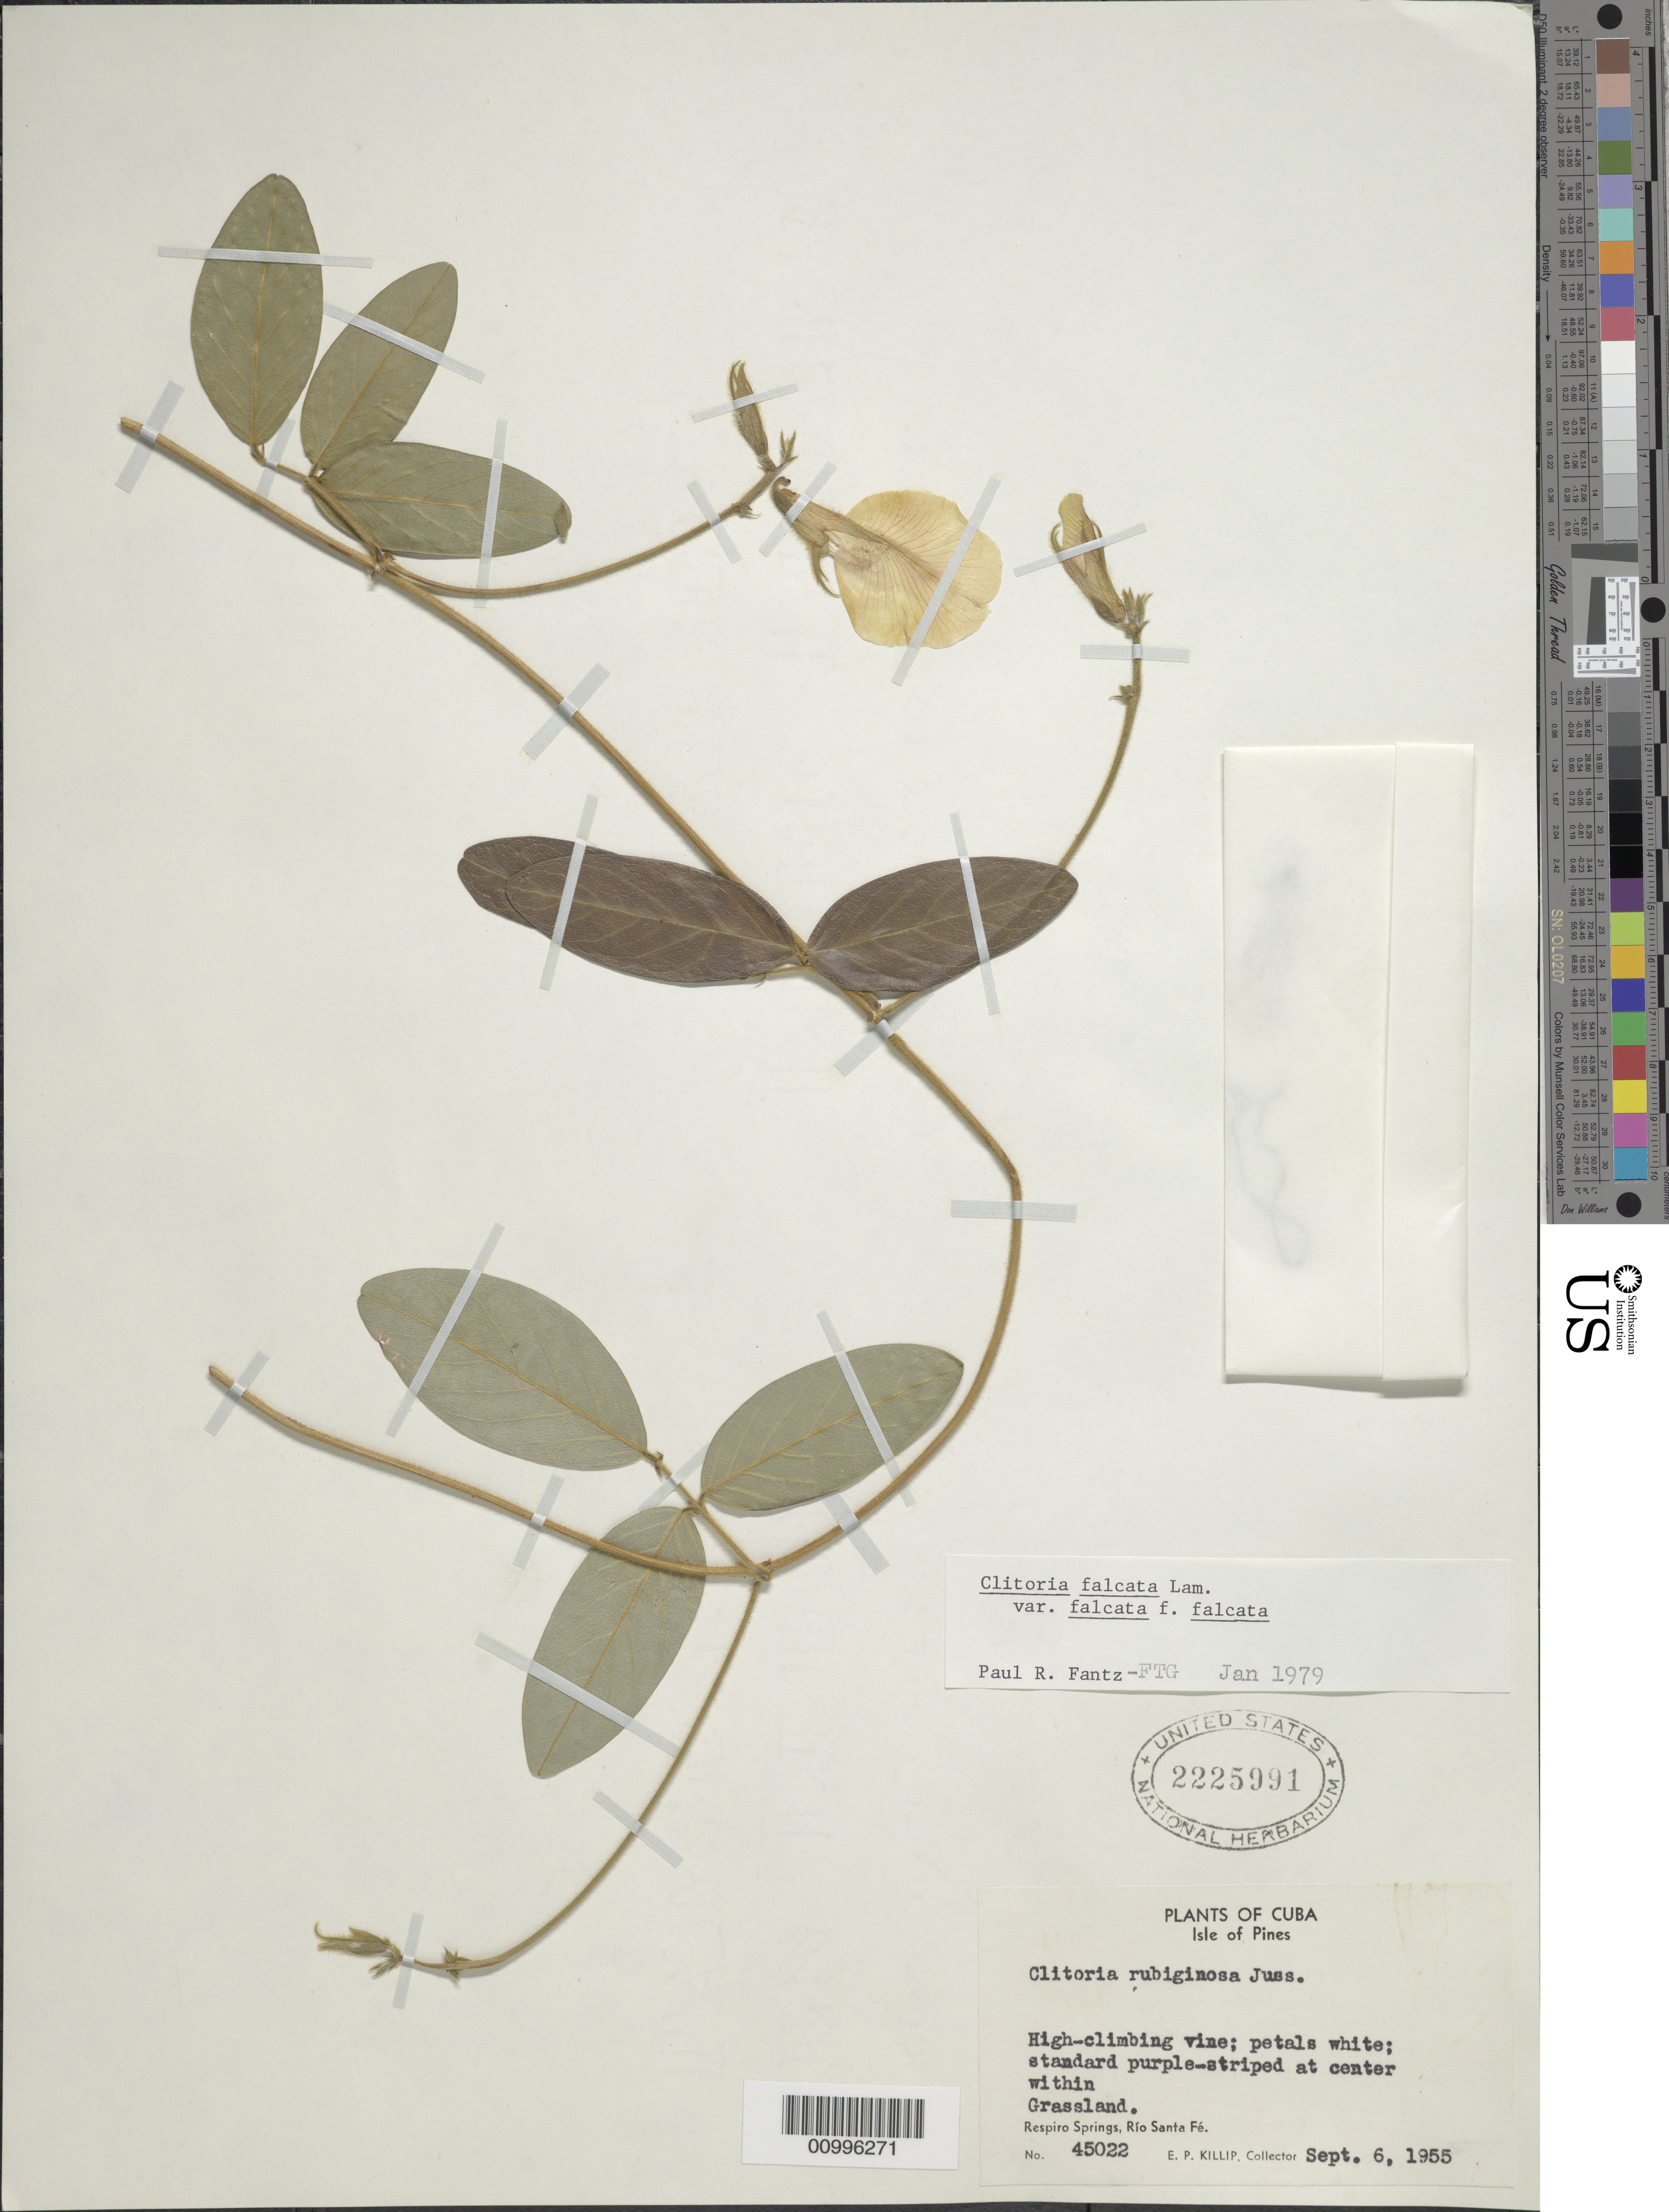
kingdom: Plantae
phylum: Tracheophyta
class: Magnoliopsida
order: Fabales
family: Fabaceae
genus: Clitoria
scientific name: Clitoria rubiginosa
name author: Juss.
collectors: E. P. Killip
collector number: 45022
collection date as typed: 06 Sep 1955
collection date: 1955-09-06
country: Cuba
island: Isla de la Juventud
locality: Isle of Pines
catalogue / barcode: US 2225991